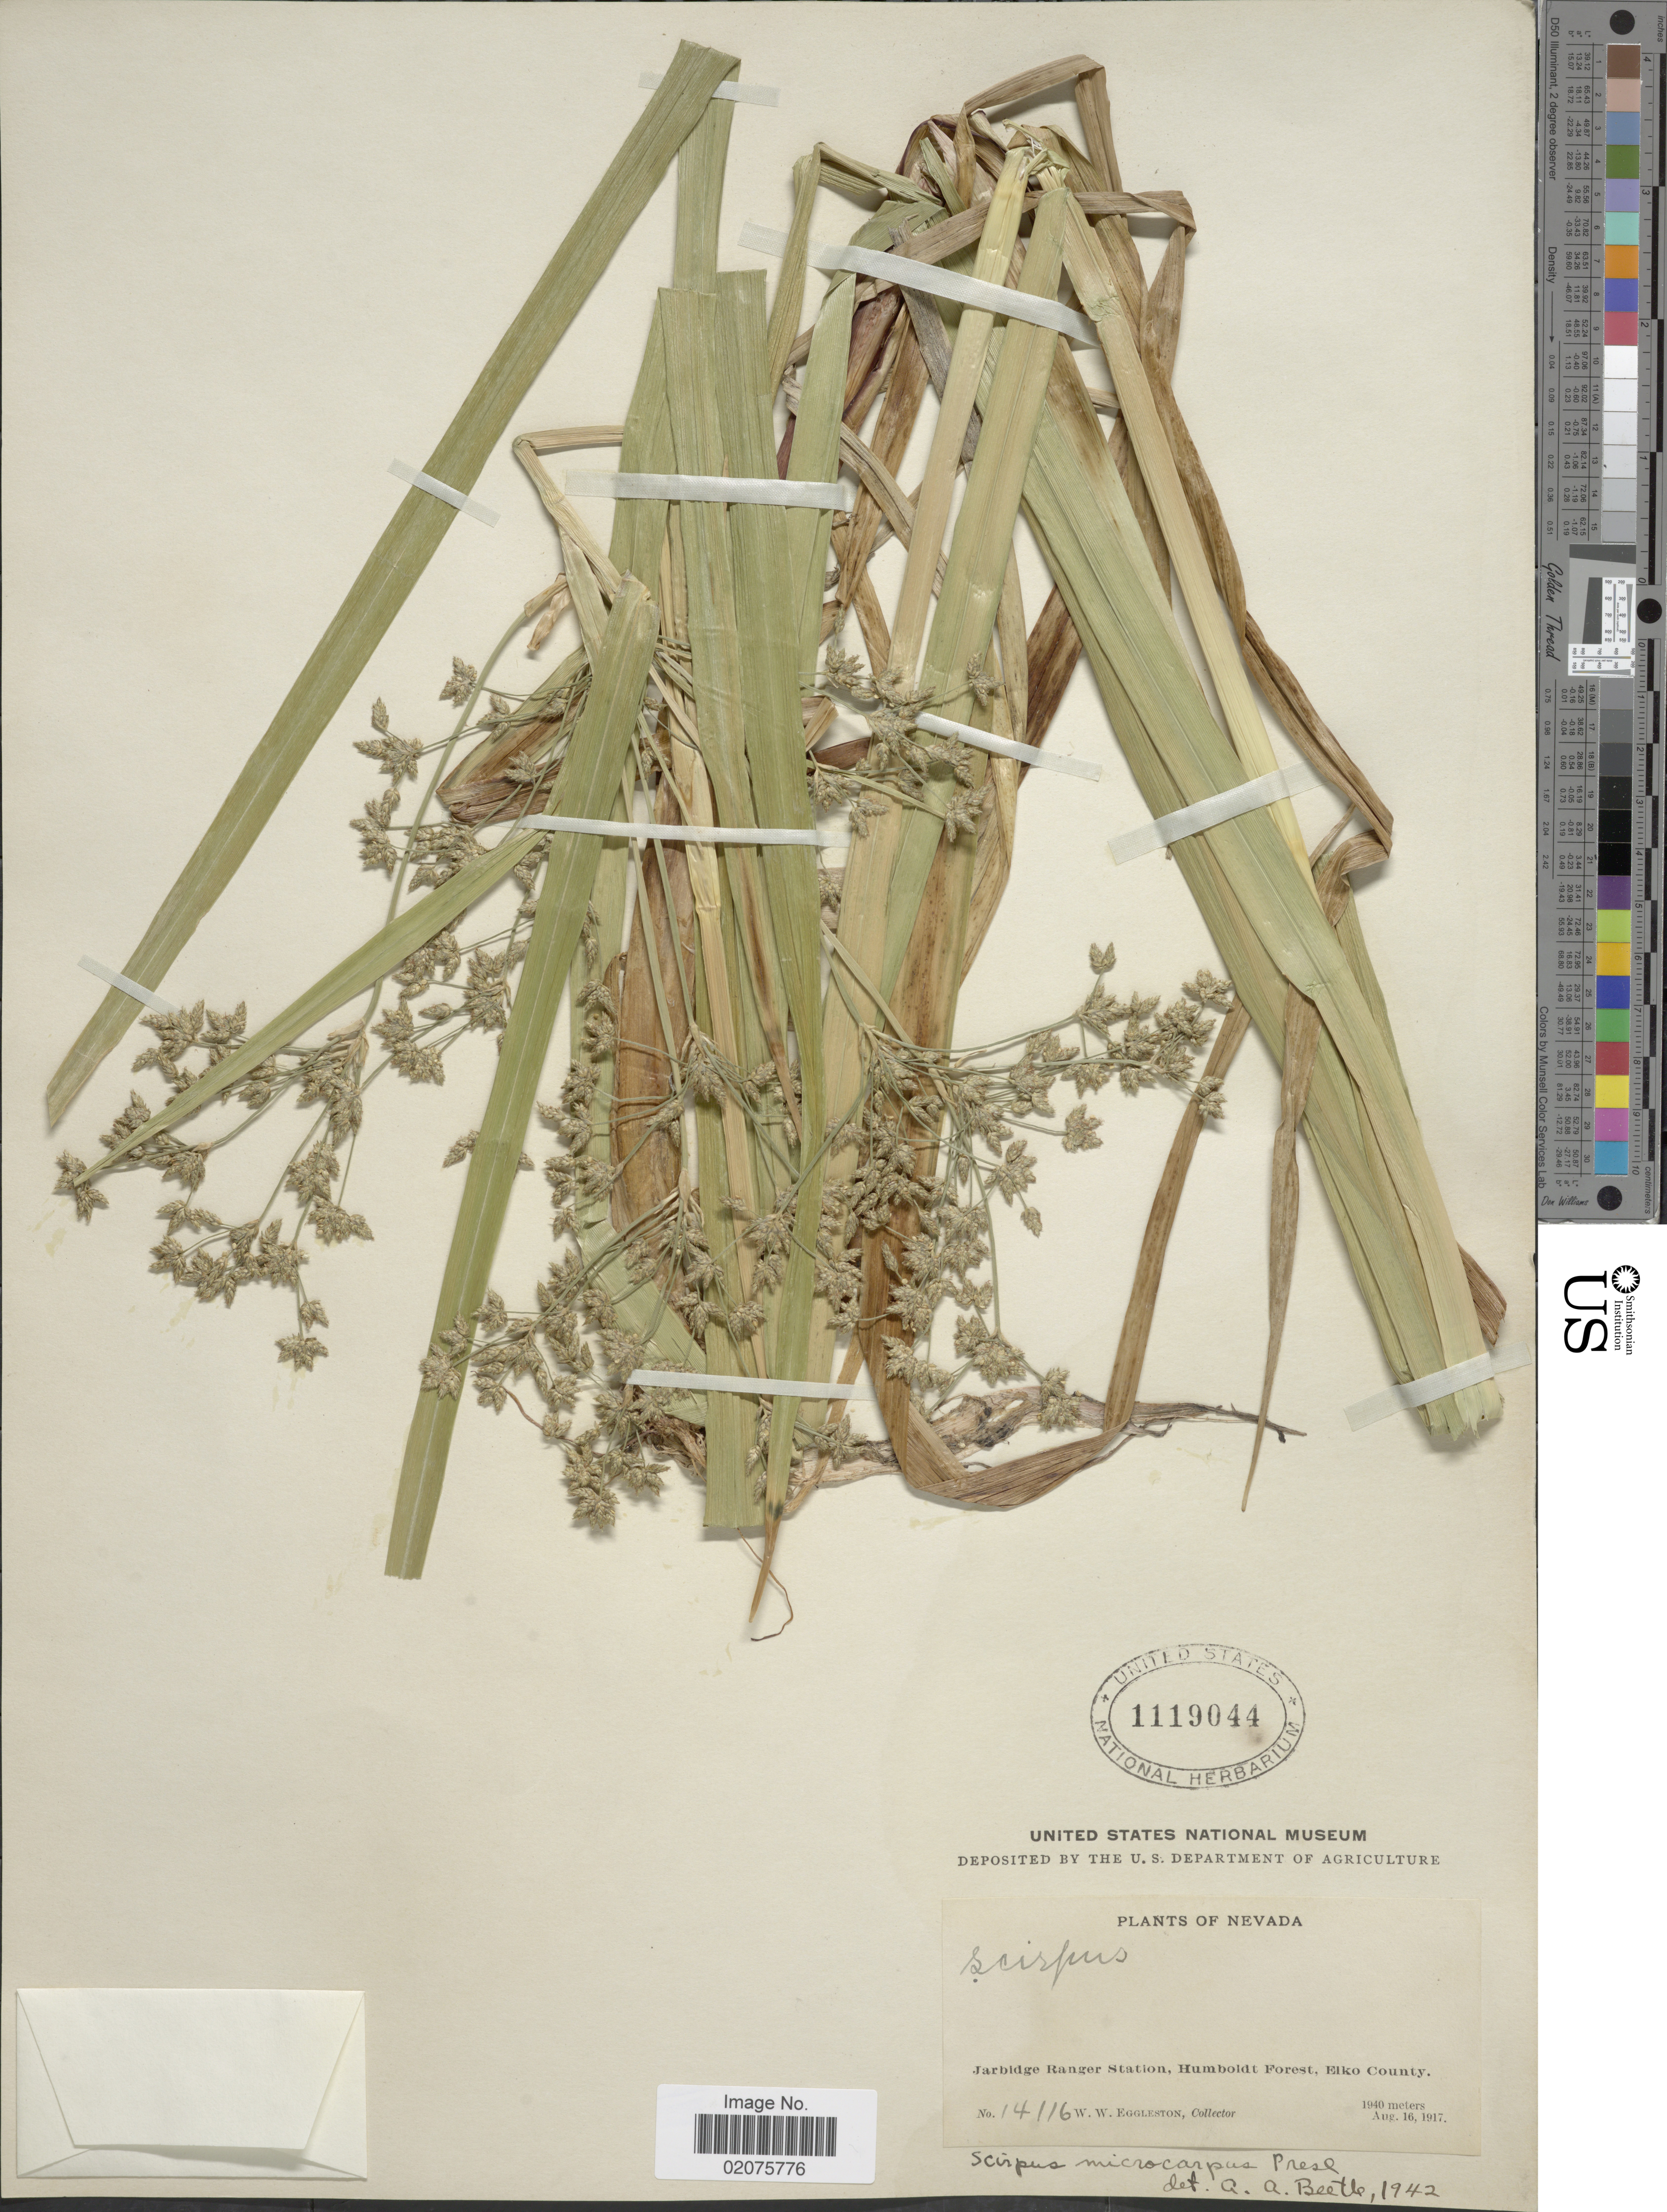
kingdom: Plantae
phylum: Tracheophyta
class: Liliopsida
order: Poales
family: Cyperaceae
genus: Scirpus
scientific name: Scirpus microcarpus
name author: J. Presl & C. Presl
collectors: W. W. Eggleston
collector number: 14116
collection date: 1917-08-16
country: United States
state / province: Nevada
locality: Jarbridge Ranger Station, Humboldt Forest, Elko County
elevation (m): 1940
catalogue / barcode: US 1119044